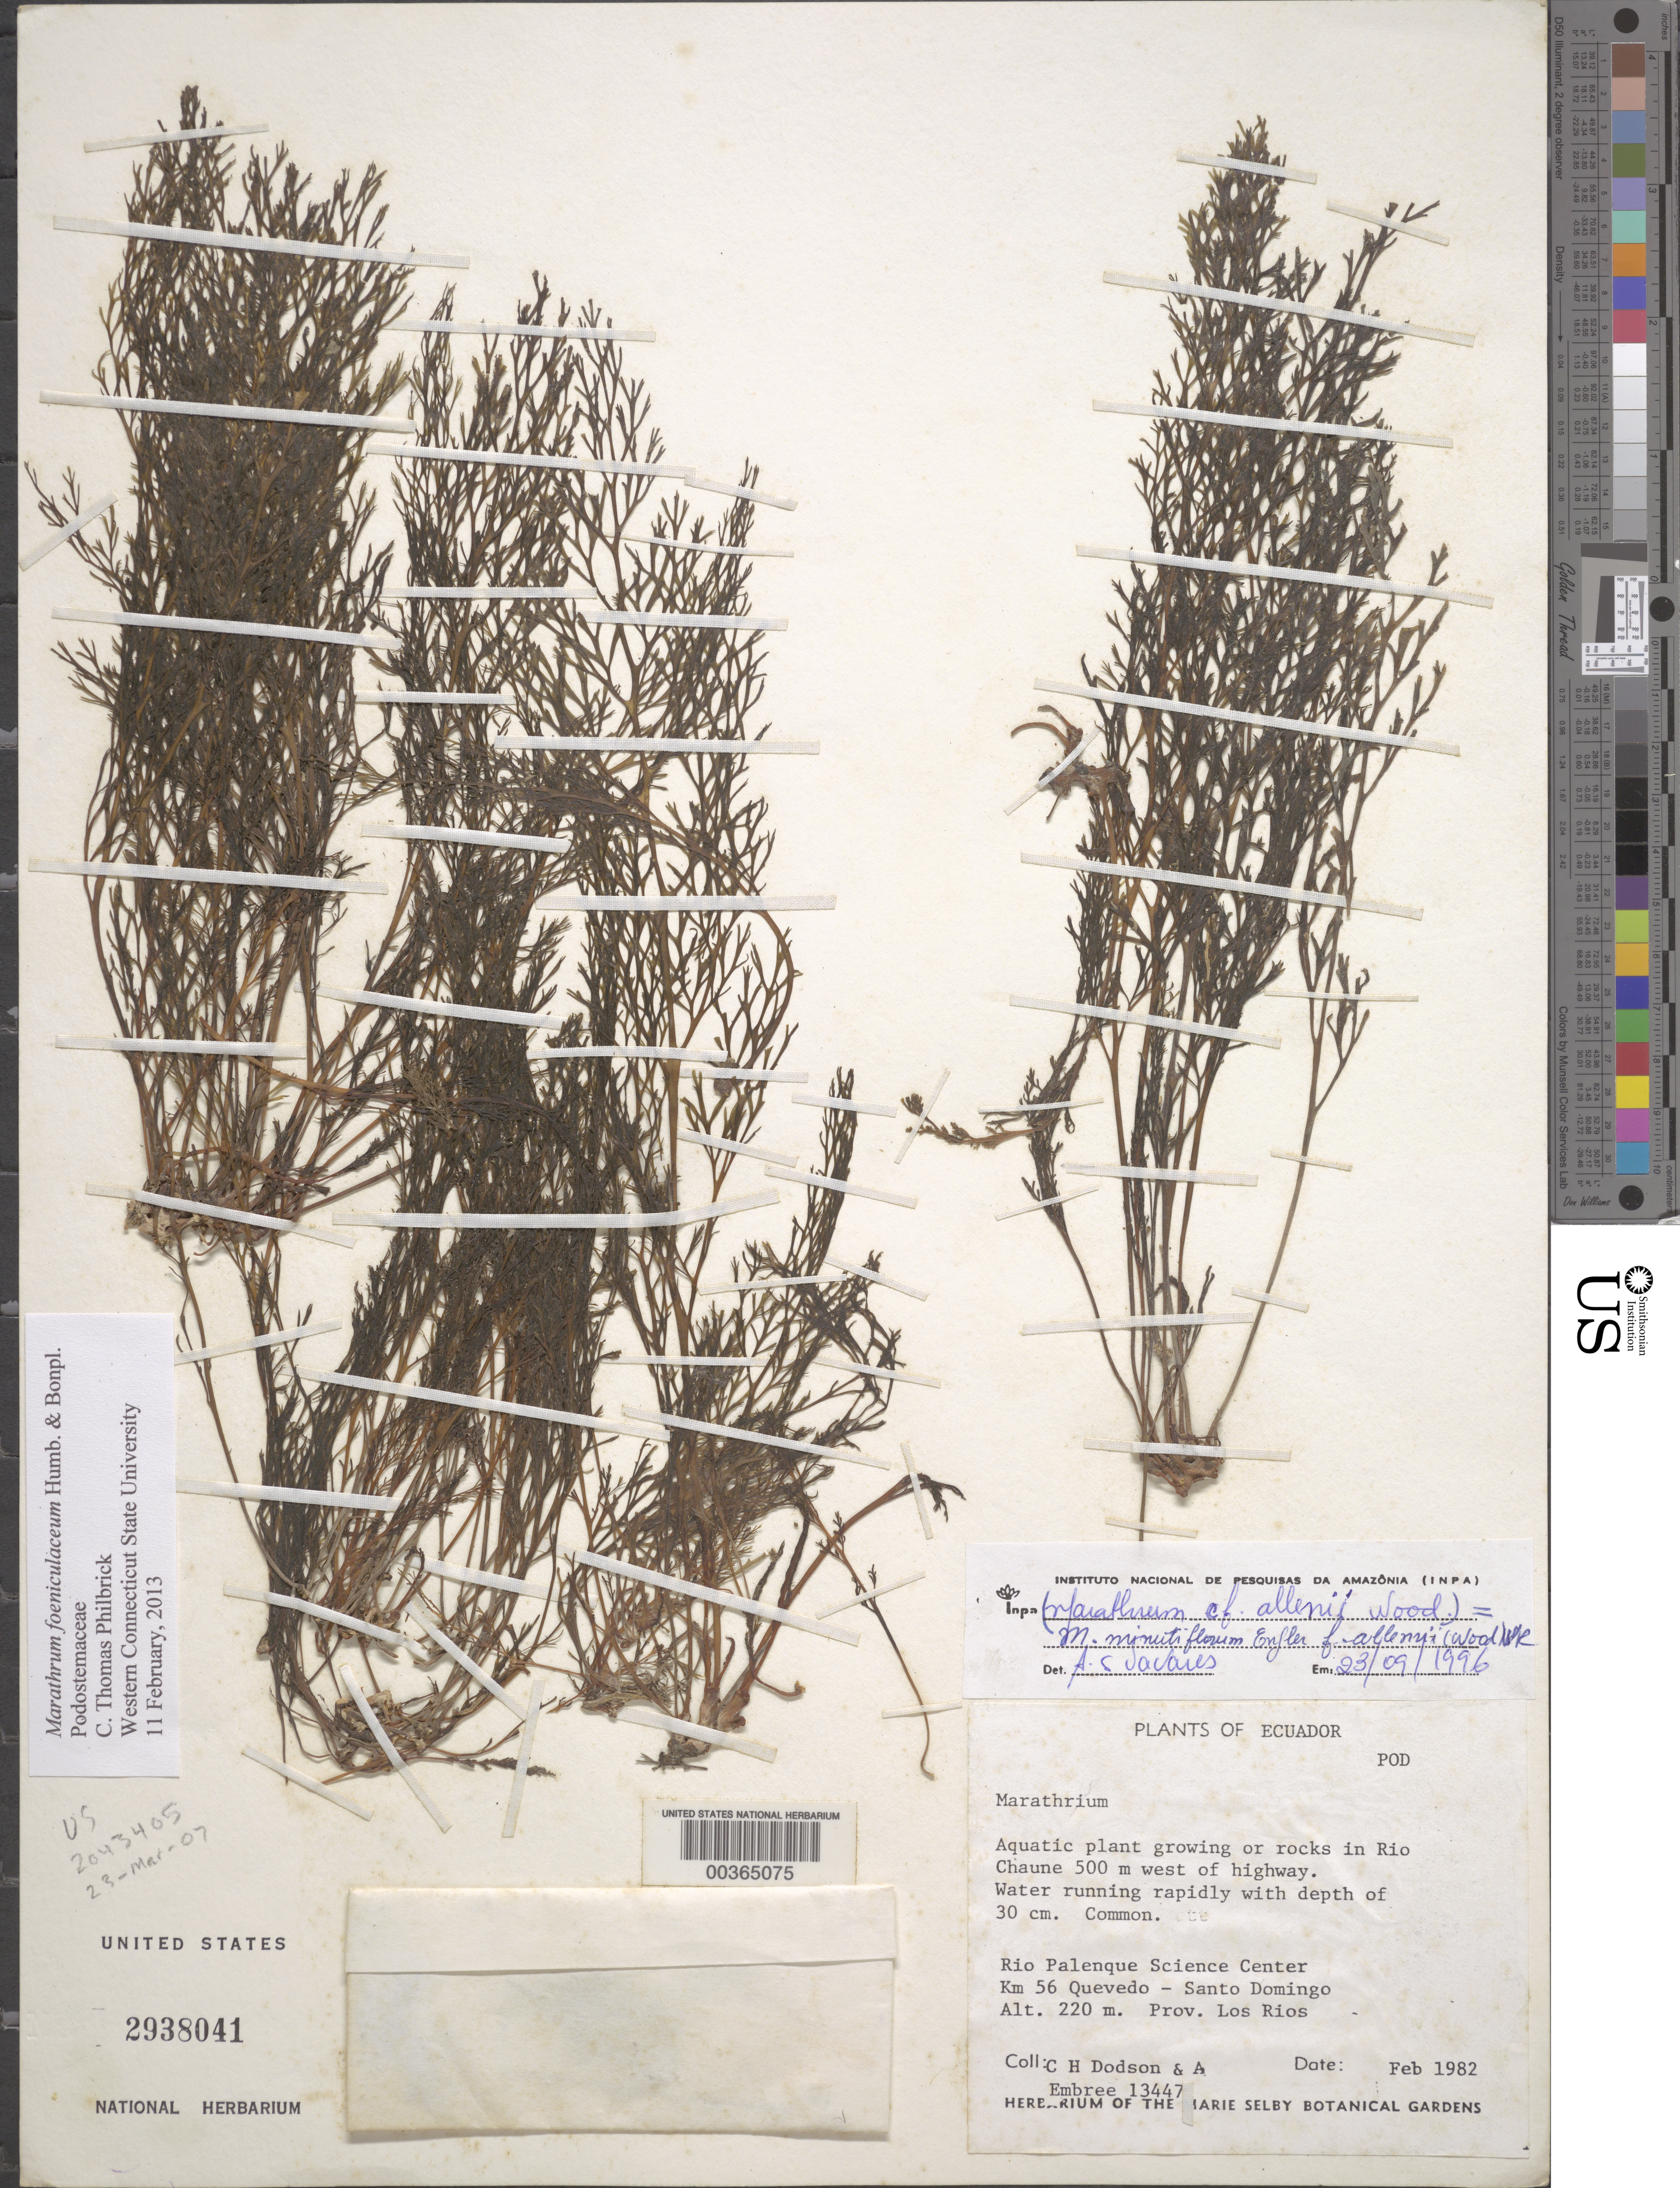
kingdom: Plantae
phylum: Tracheophyta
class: Magnoliopsida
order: Malpighiales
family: Podostemaceae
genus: Marathrum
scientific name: Marathrum foeniculaceum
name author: Bonpl.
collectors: C. H. Dodson & A. Embree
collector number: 13447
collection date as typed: Feb 1982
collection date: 1982-02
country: Ecuador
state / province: Los Ríos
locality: In Rio Chaune, W of highway, Rio Palenque Science Center, km 56 Quevedo - Santo Domingo road.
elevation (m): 220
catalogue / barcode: US 2938041